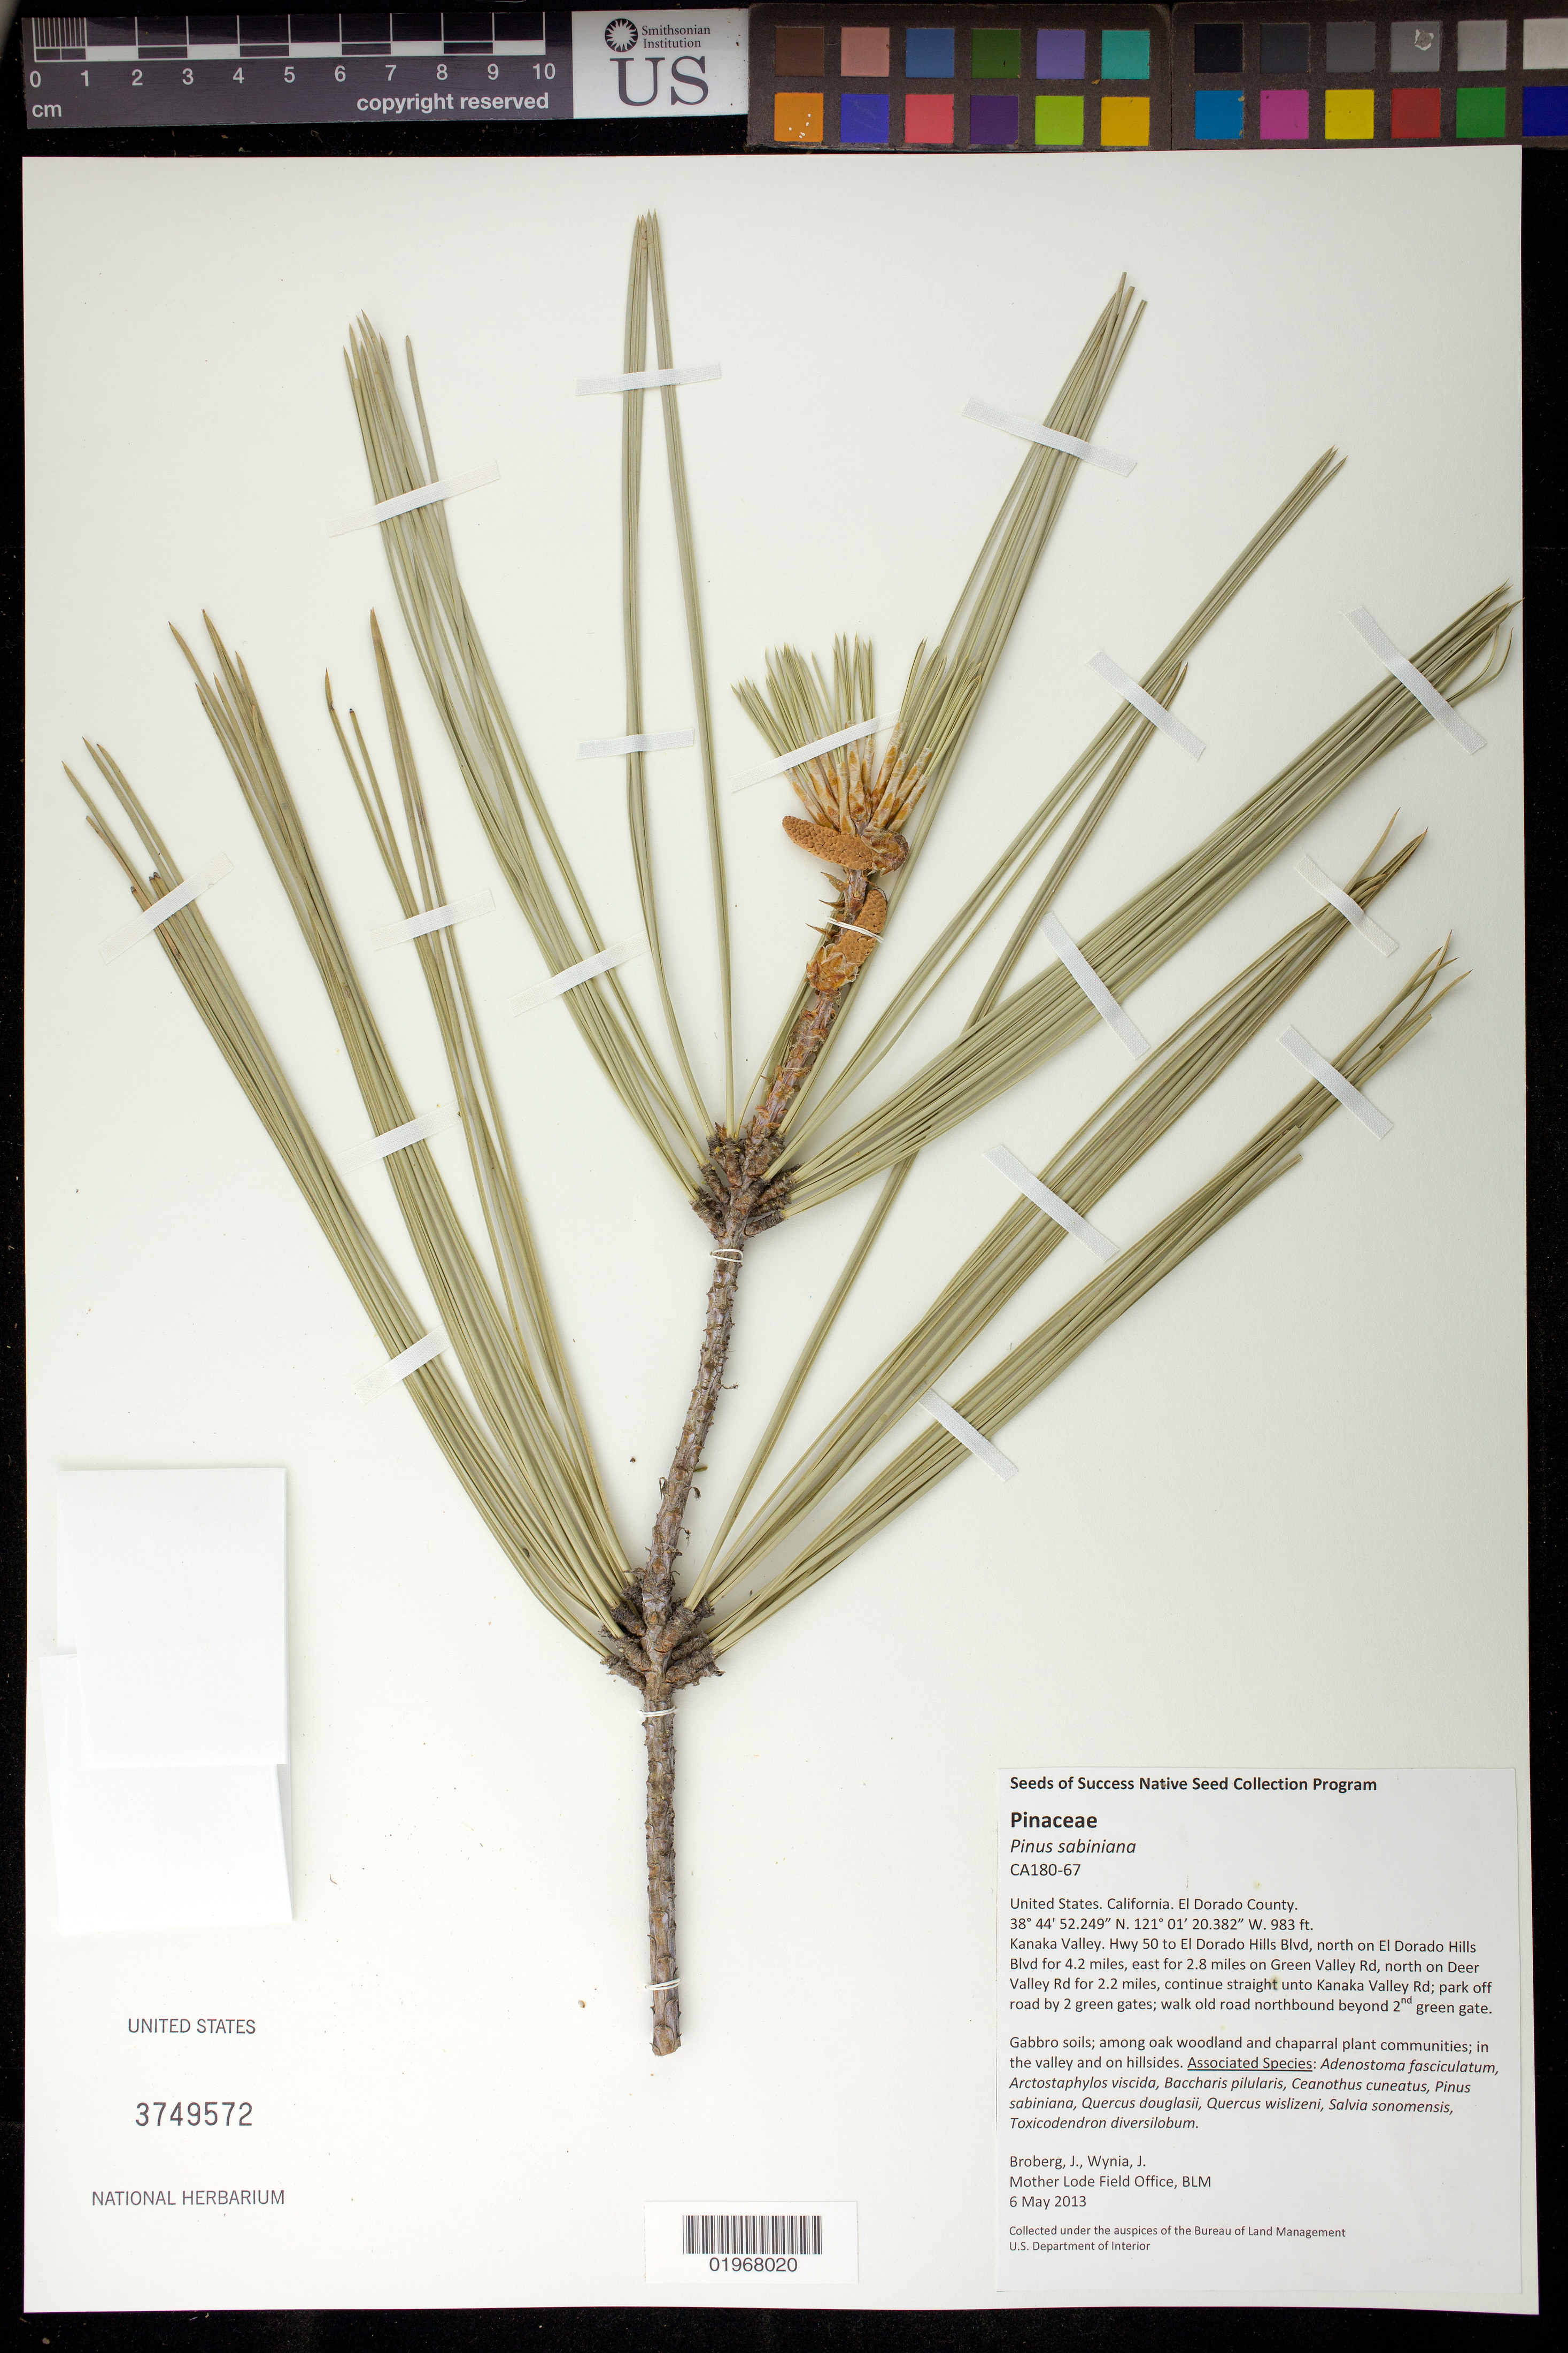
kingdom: Plantae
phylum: Tracheophyta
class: Pinopsida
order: Pinales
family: Pinaceae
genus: Pinus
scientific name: Pinus sabiniana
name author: Douglas ex D. Don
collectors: J. Broberg & J. Wynia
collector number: CA180-67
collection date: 2013-05-06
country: United States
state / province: California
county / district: El Dorado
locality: Kanaka Valley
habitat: Gabbro soils, among oak woodland and chaparral plant communities, in valley and hillsides.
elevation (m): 300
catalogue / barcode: US 3749572